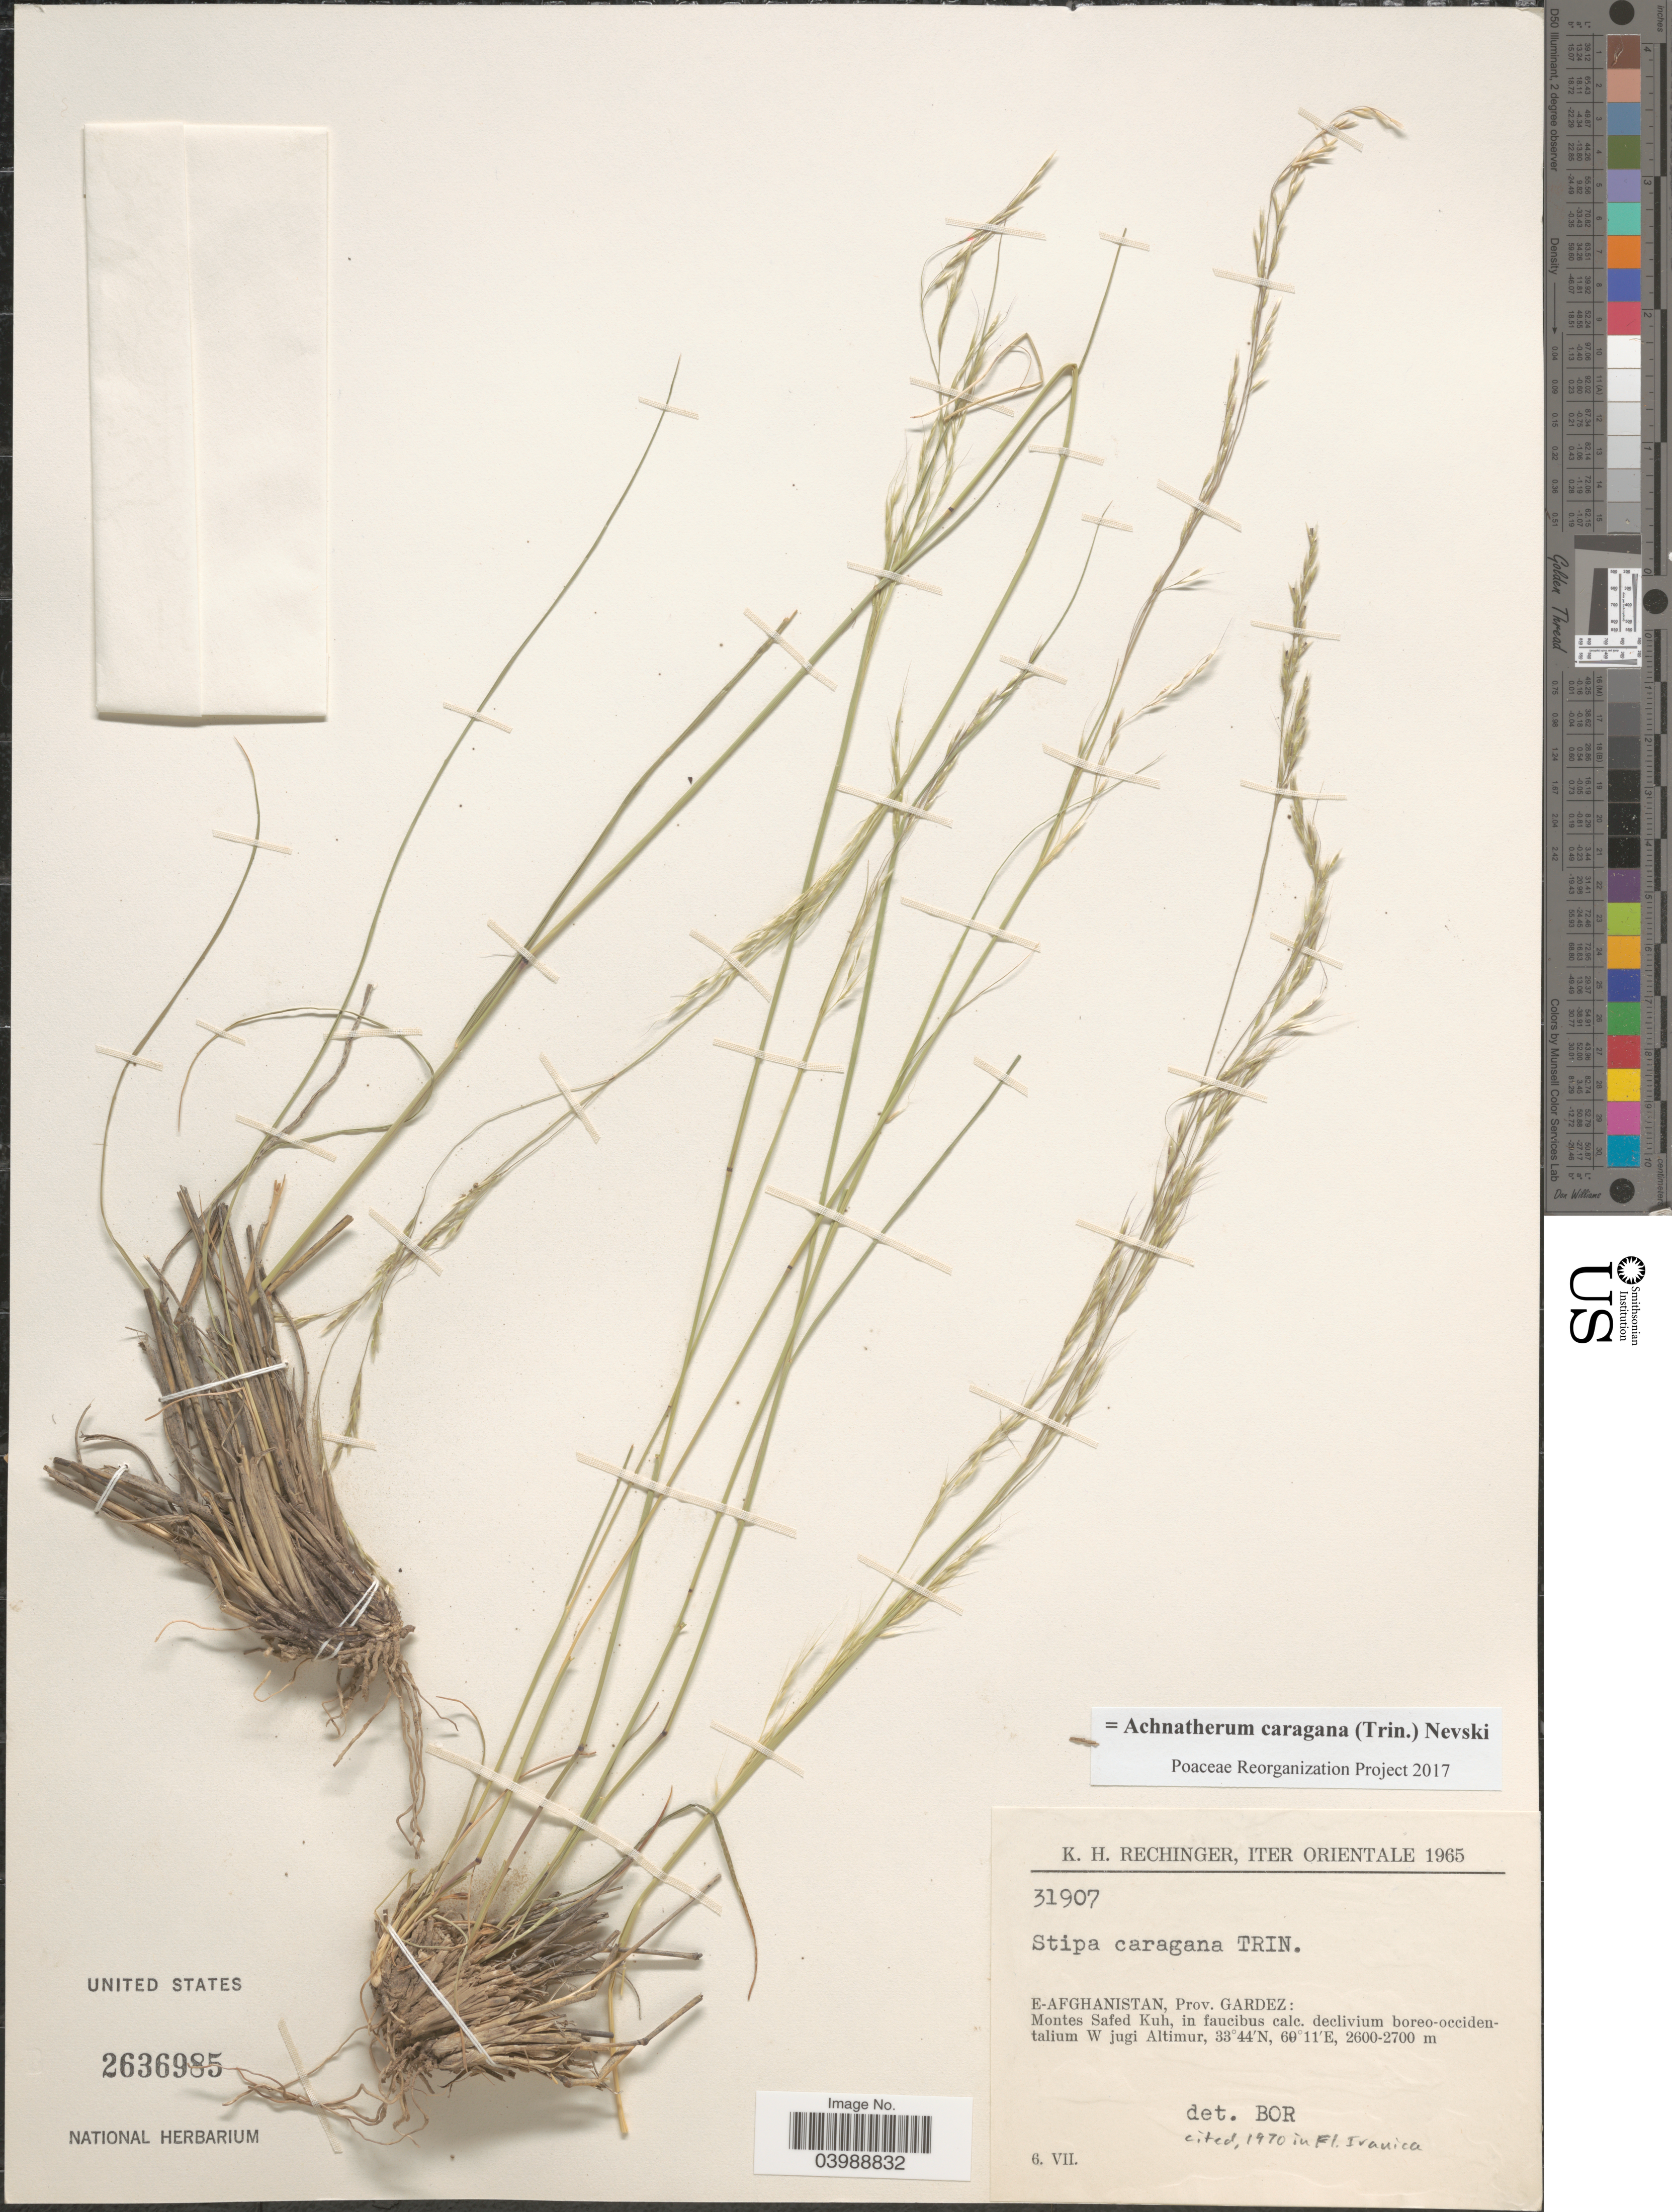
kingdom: Plantae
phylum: Tracheophyta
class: Liliopsida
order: Poales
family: Poaceae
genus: Achnatherum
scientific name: Achnatherum caragana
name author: (Trin.) Nevski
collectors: K. H. Rechinger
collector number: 31907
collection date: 1965-07-06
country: Afghanistan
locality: Iter Orientale. E-Afghanistan, Prov. Gardez: Montes Safed Kuh, in faucibus calc. declivium boreo-occidentalium W jugi Altimur.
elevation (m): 2600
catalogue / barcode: US 2636985